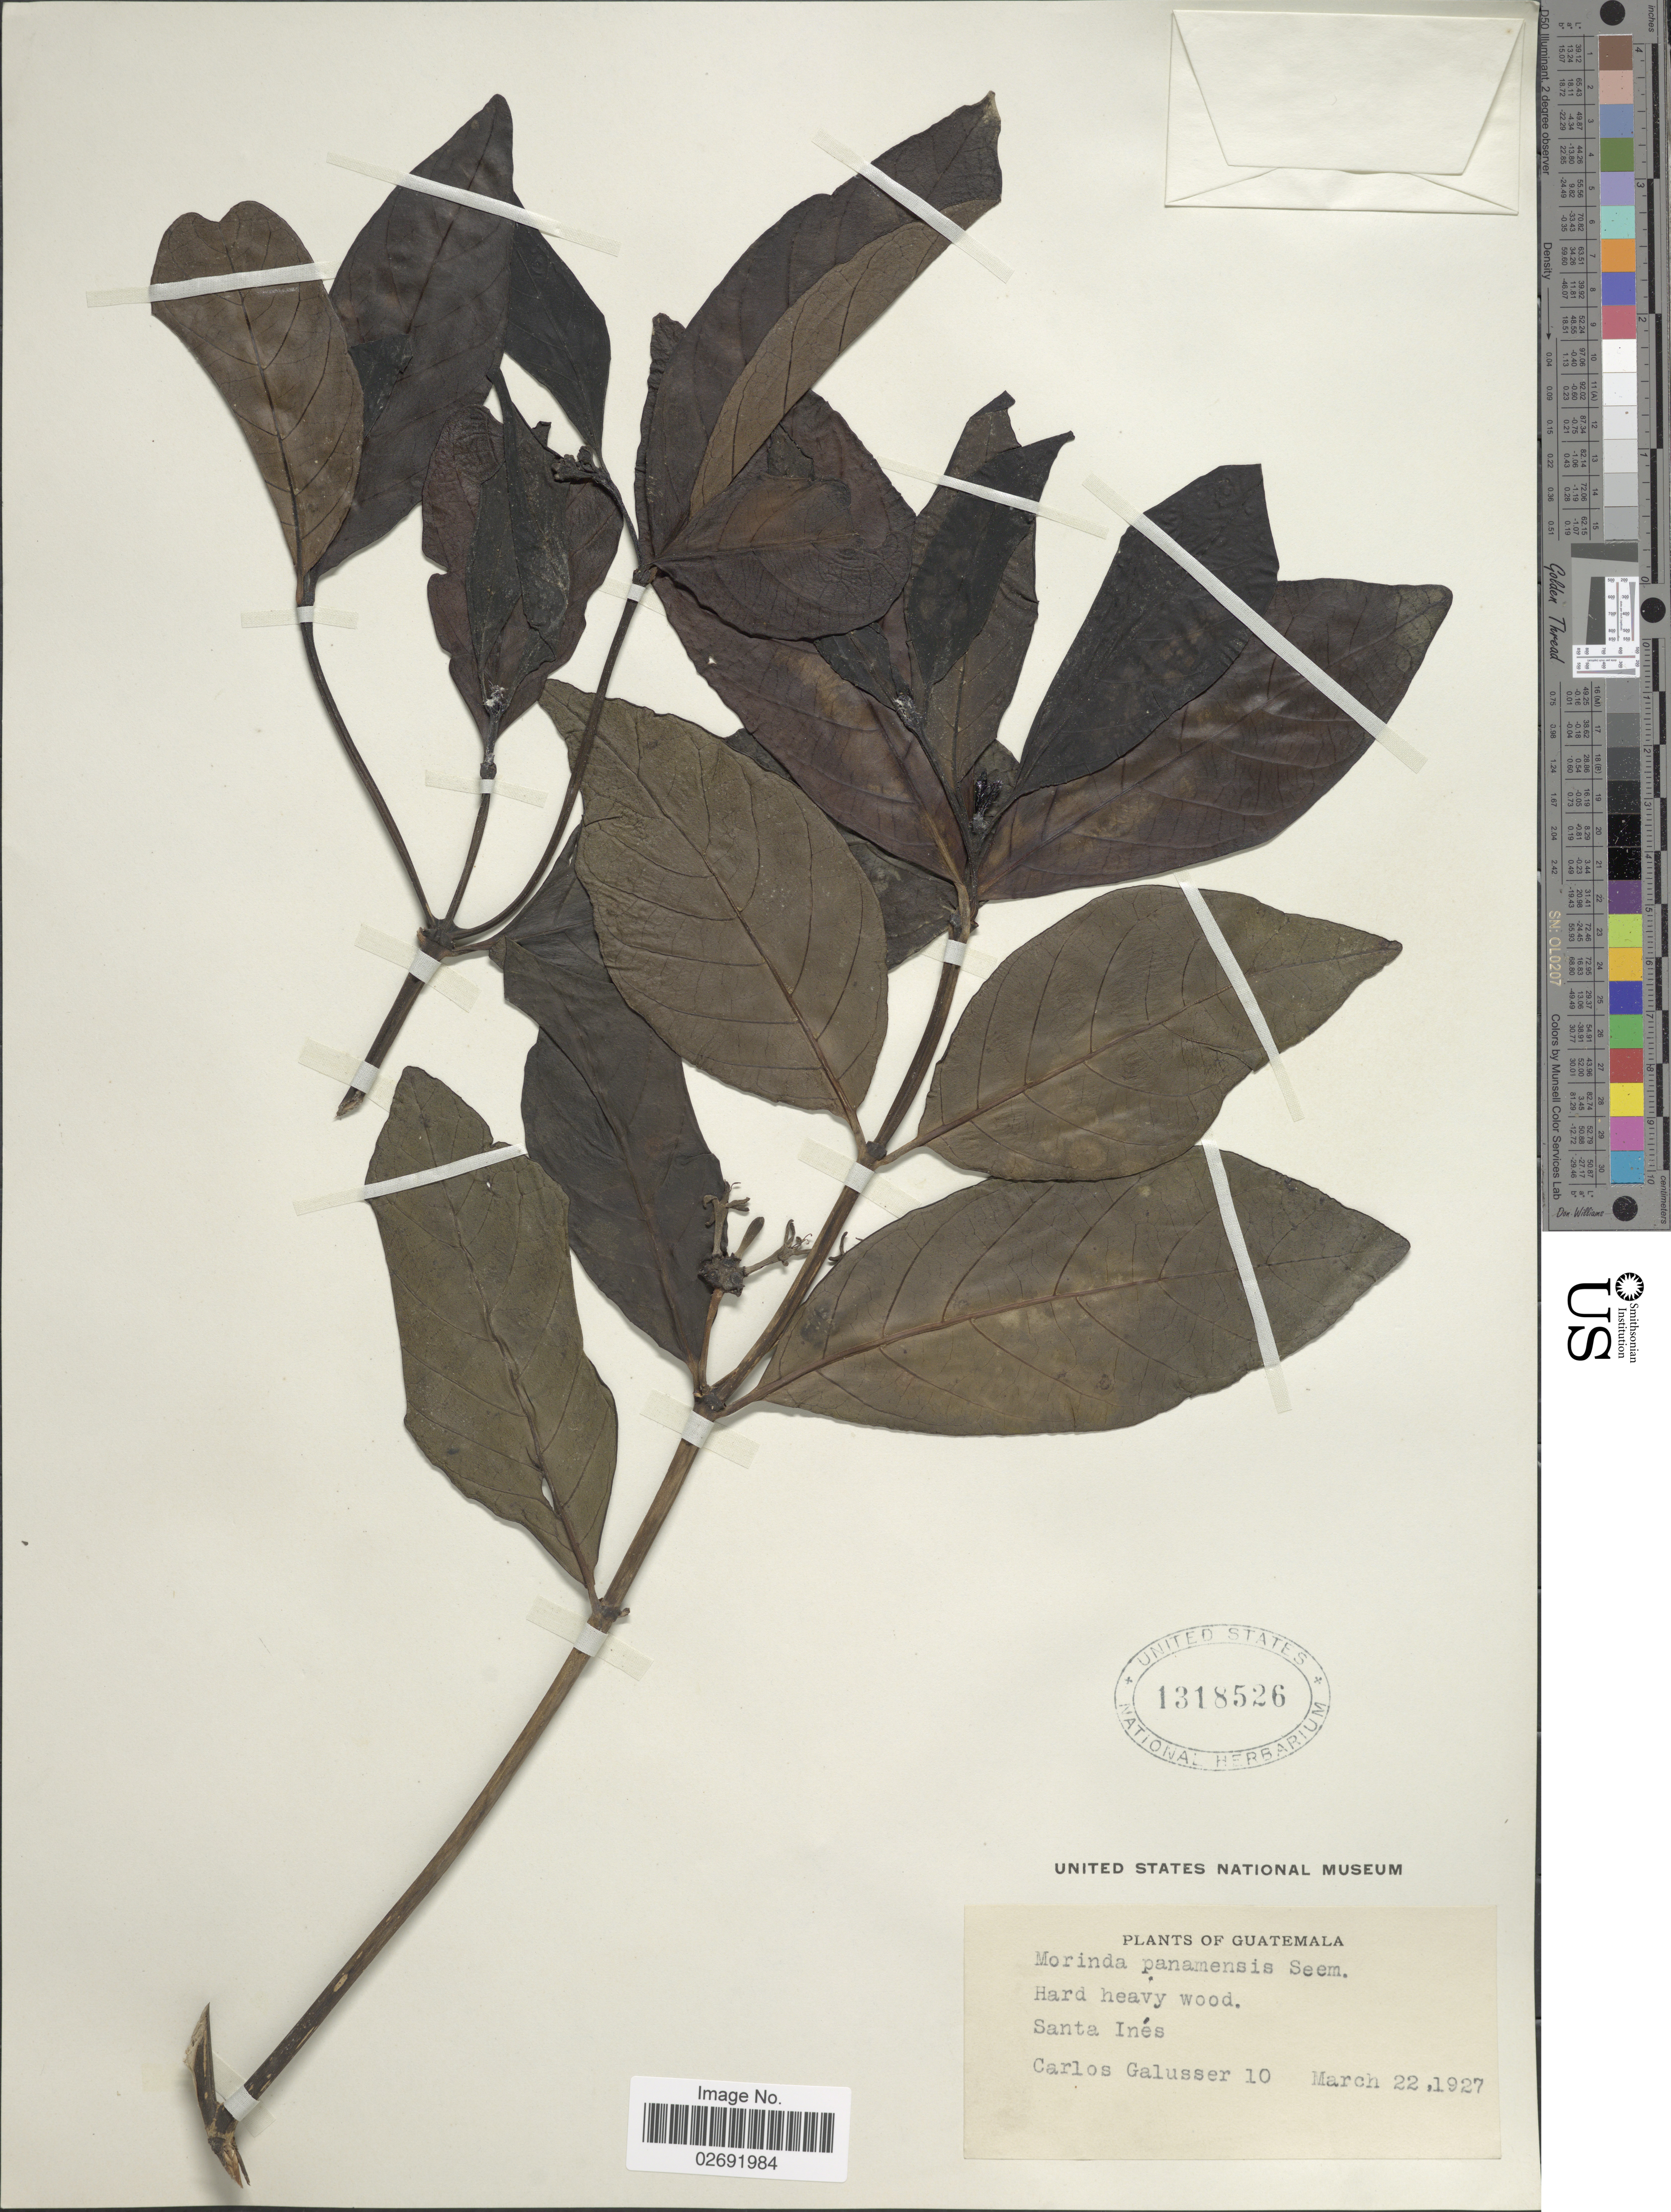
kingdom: Plantae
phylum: Tracheophyta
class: Magnoliopsida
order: Gentianales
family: Rubiaceae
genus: Morinda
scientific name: Morinda panamensis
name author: Seem.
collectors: C. Galusser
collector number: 10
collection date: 1927-03-22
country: Guatemala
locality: Hard heavy wood, Santa Inés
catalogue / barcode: US 1318526